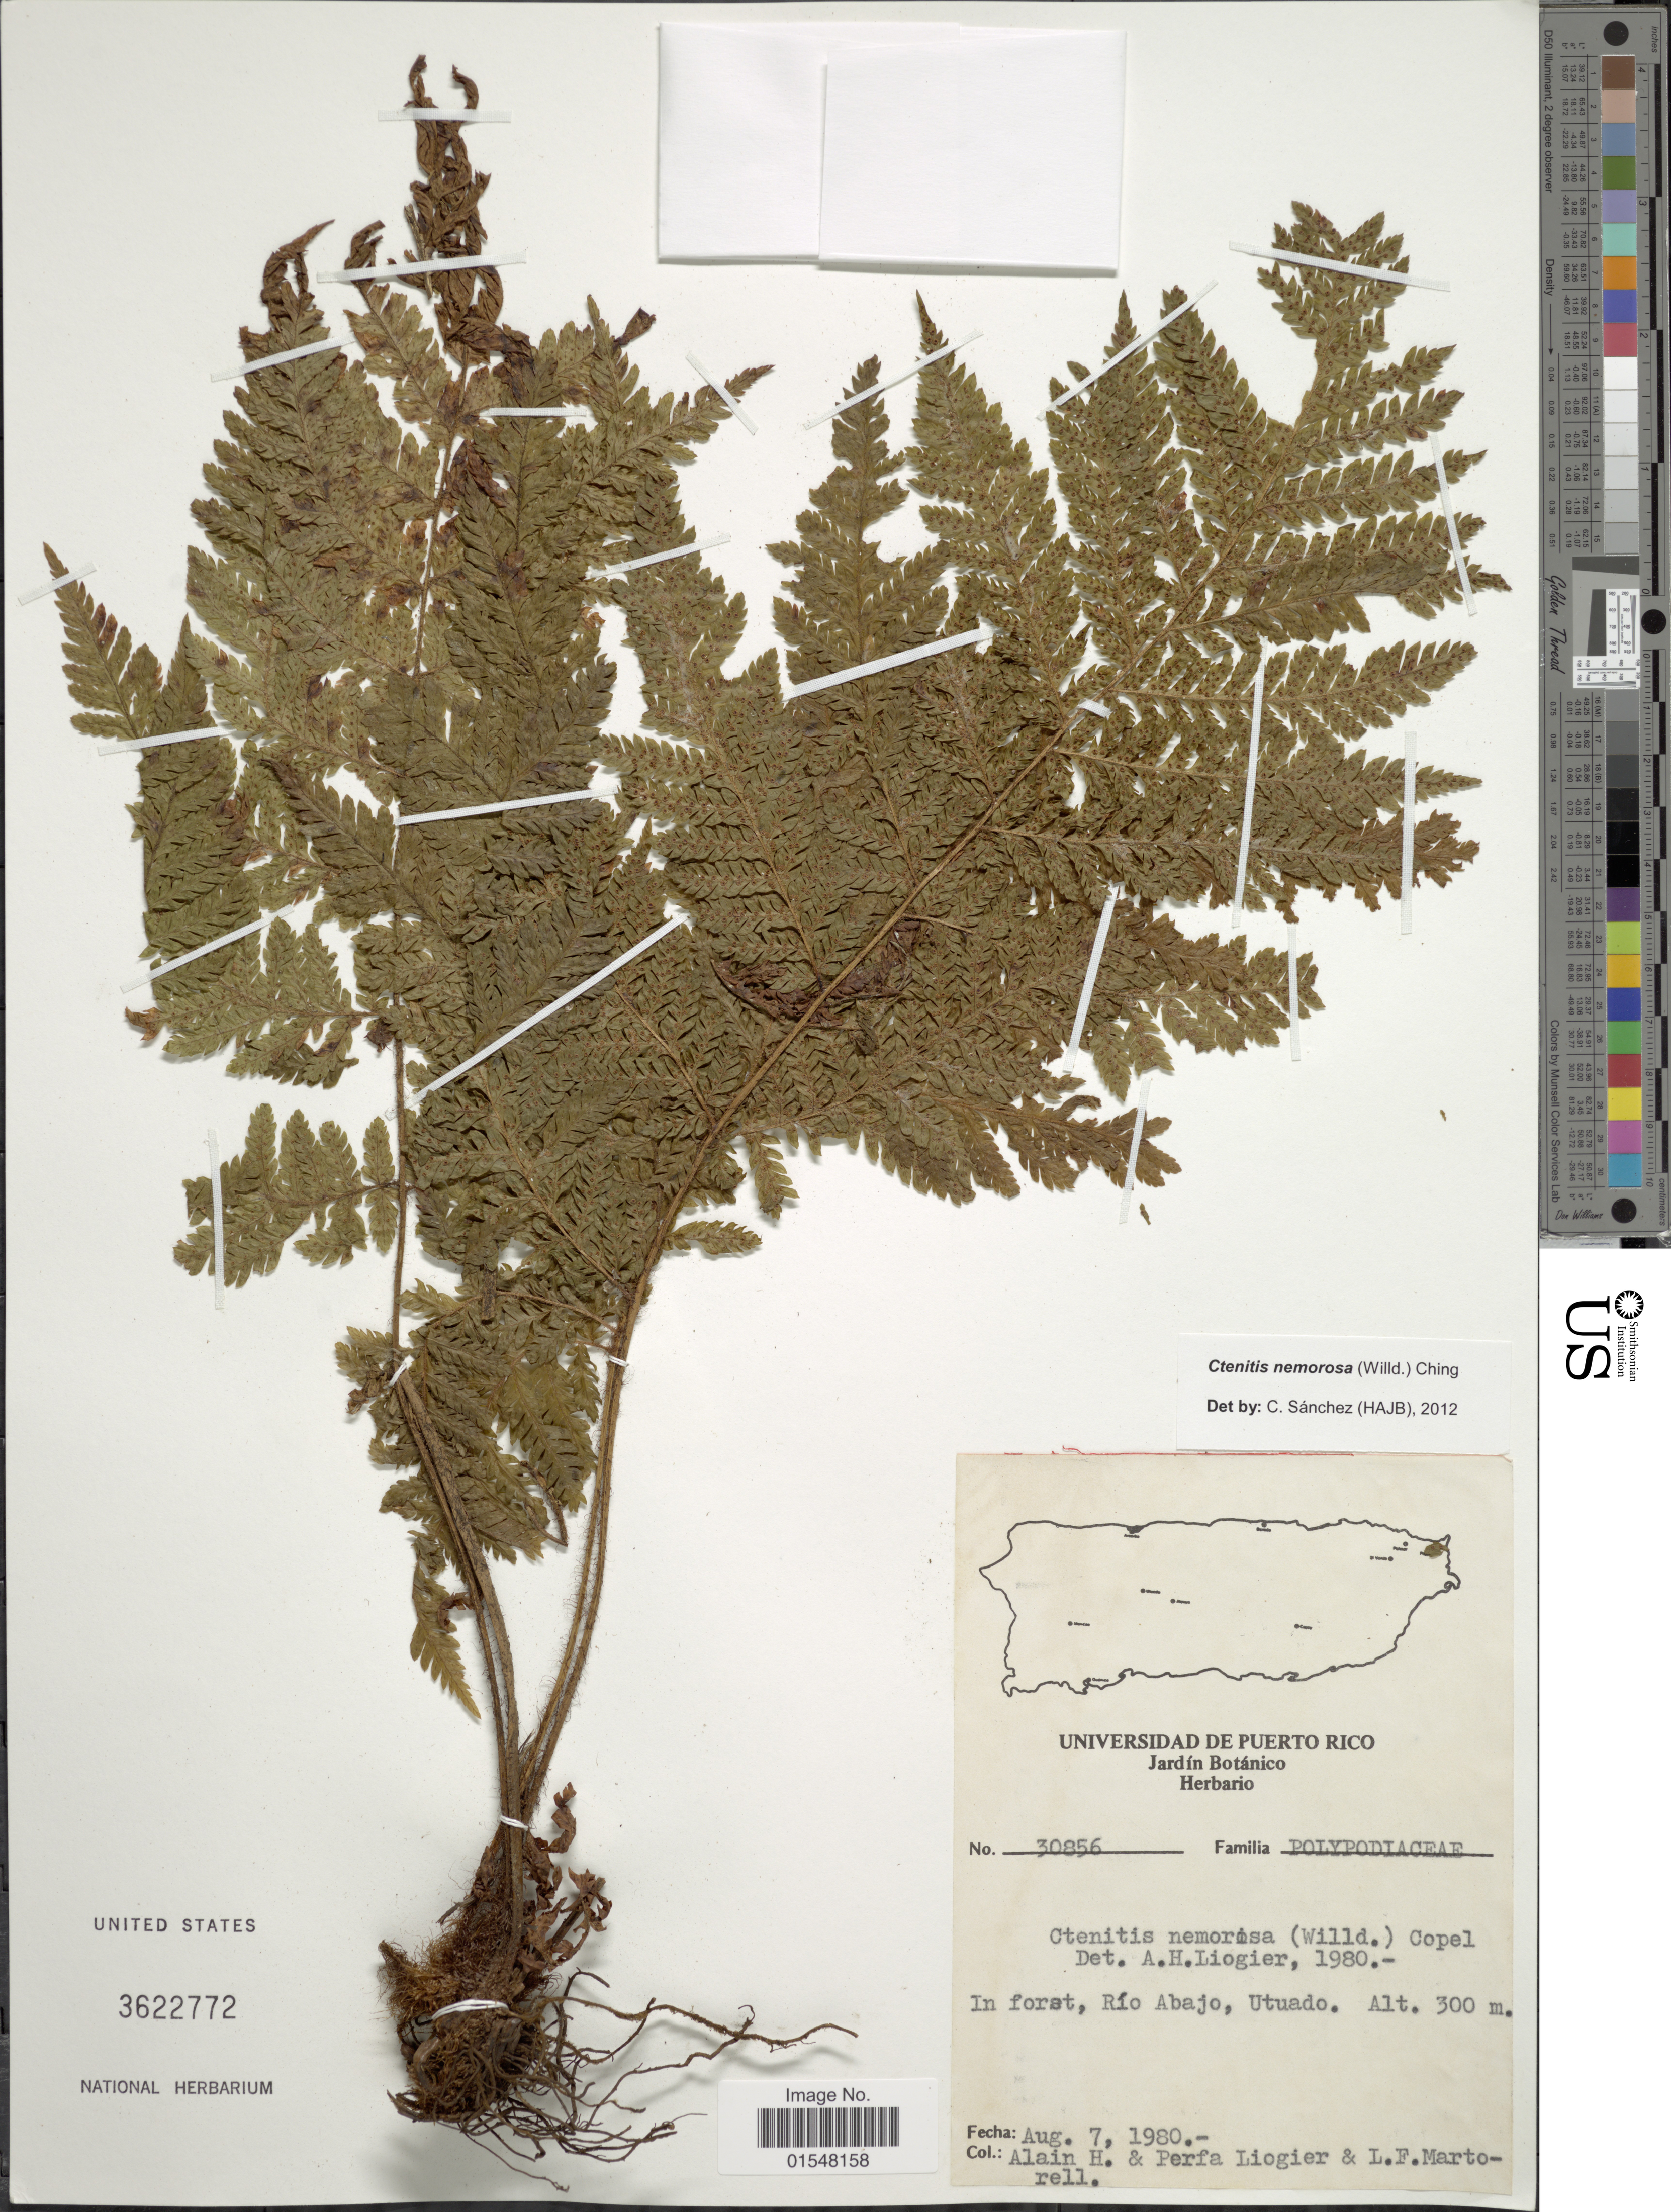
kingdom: Plantae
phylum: Tracheophyta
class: Polypodiopsida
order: Polypodiales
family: Dryopteridaceae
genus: Ctenitis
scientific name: Ctenitis nemorosa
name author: (Willd.) Ching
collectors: A. H. Liogier, M. P. Liogier & L. Martorell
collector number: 30856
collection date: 1980-08-07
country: Puerto Rico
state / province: Utuado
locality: In forest, Río Abajo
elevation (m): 300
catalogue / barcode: US 3622772